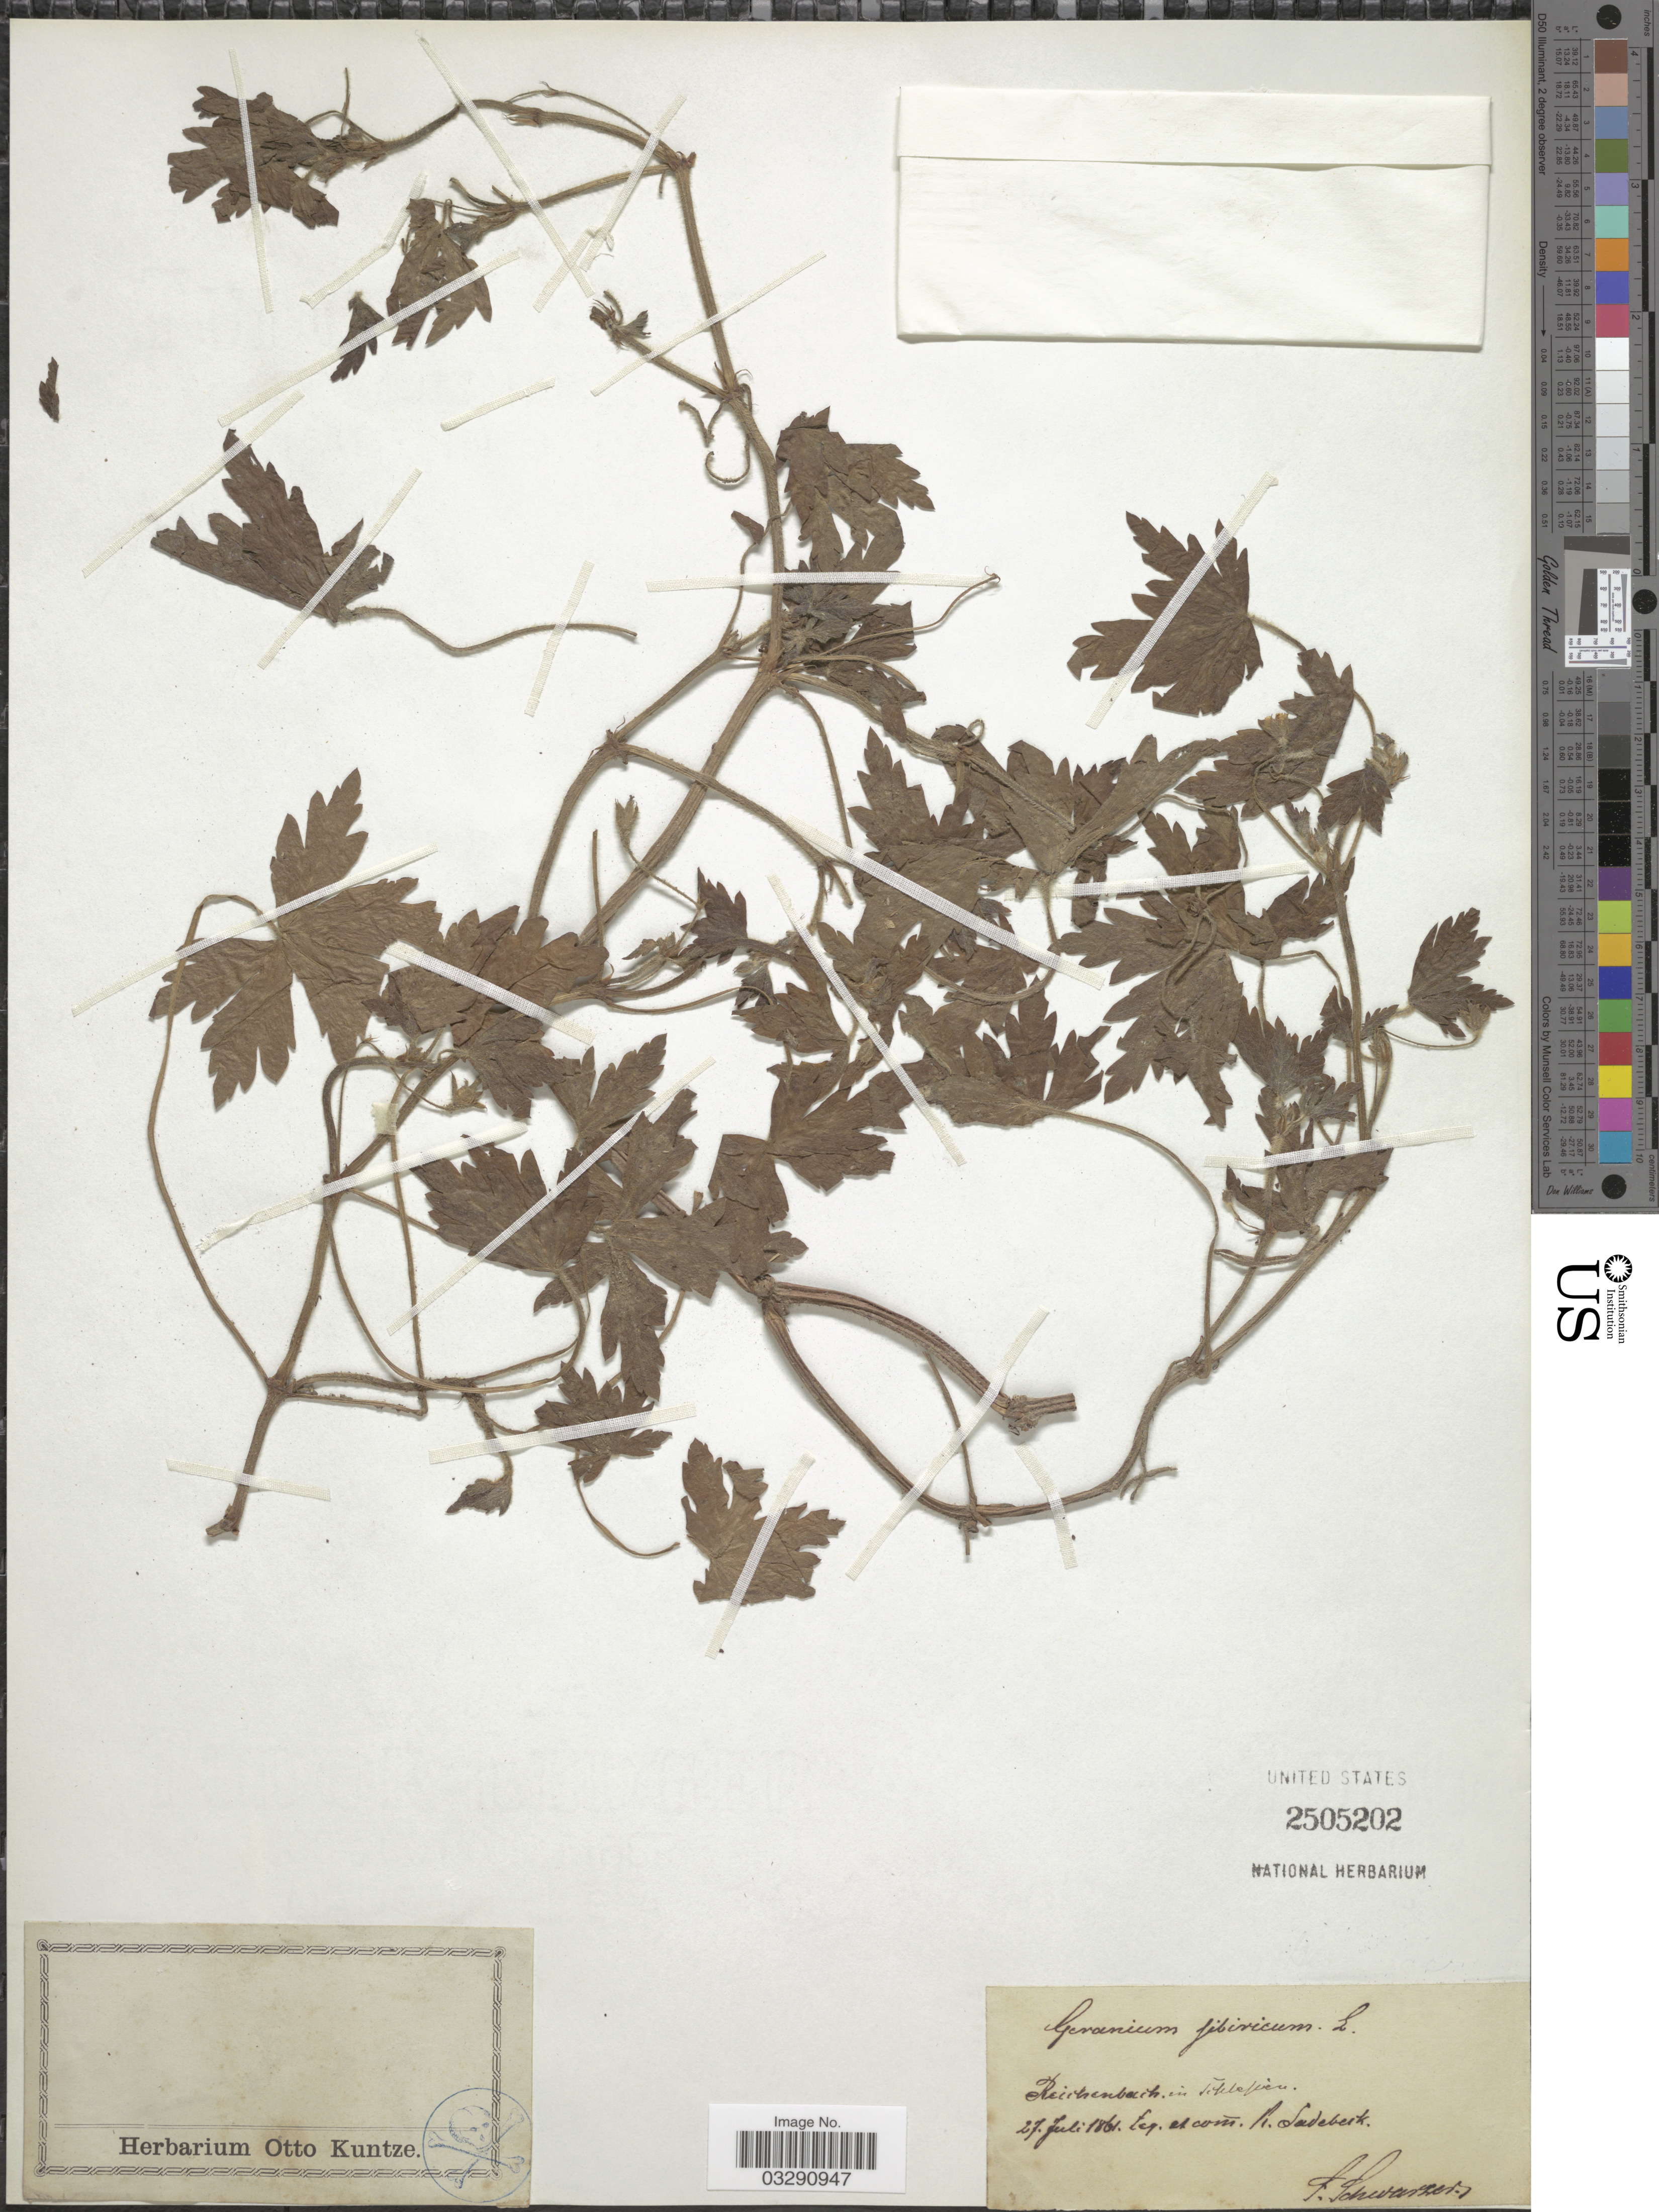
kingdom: Plantae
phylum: Tracheophyta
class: Magnoliopsida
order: Geraniales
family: Geraniaceae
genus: Geranium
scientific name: Geranium sibiricum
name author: L.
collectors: R. Sadebeck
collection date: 1861-07-27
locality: Reichenbach[interpreted], in [illegible text], R.[interpreted] Sudeberk[interpreted].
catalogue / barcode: US 2505202